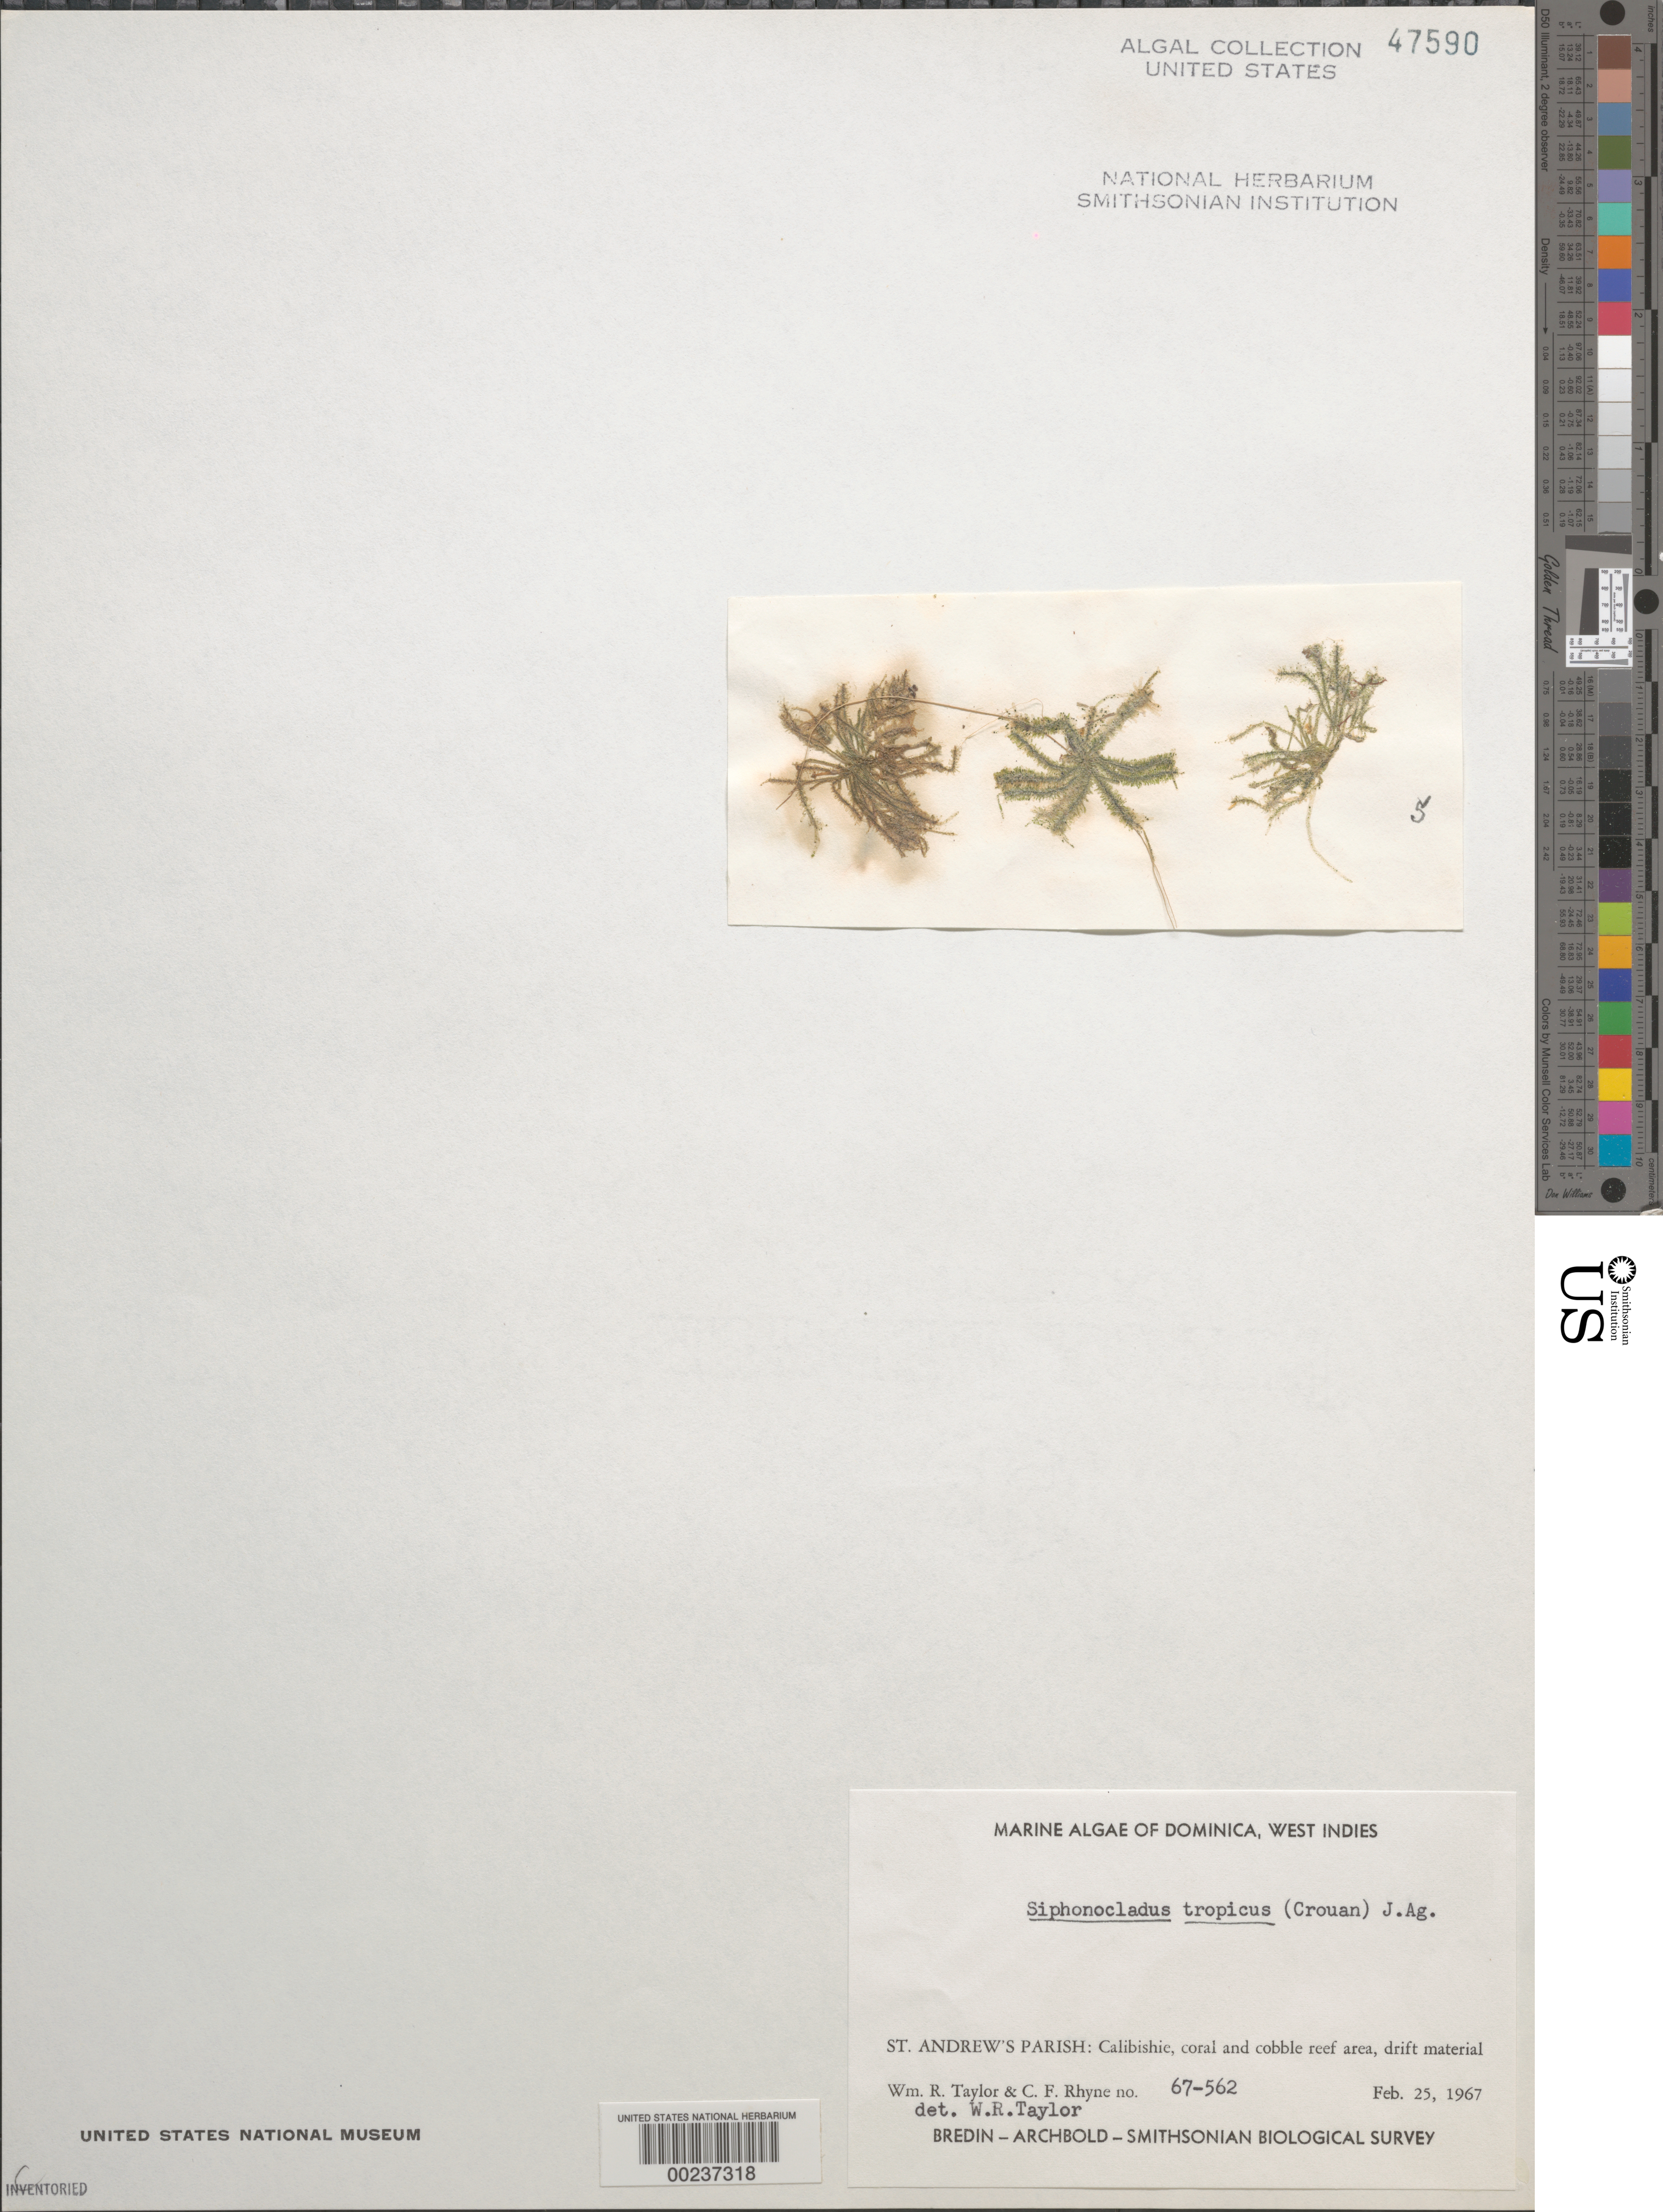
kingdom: Plantae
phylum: Chlorophyta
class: Ulvophyceae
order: Siphonocladales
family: Siphonocladaceae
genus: Siphonocladus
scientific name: Siphonocladus tropicus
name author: (P. Crouan & H. Crouan) J. Agardh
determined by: Taylor, William R.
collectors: W. R. Taylor & C. Rhyne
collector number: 67-562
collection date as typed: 25 Feb 1967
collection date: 1967-02-25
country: Dominica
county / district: St. Andrew's Parish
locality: Calibishie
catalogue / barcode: US 47590